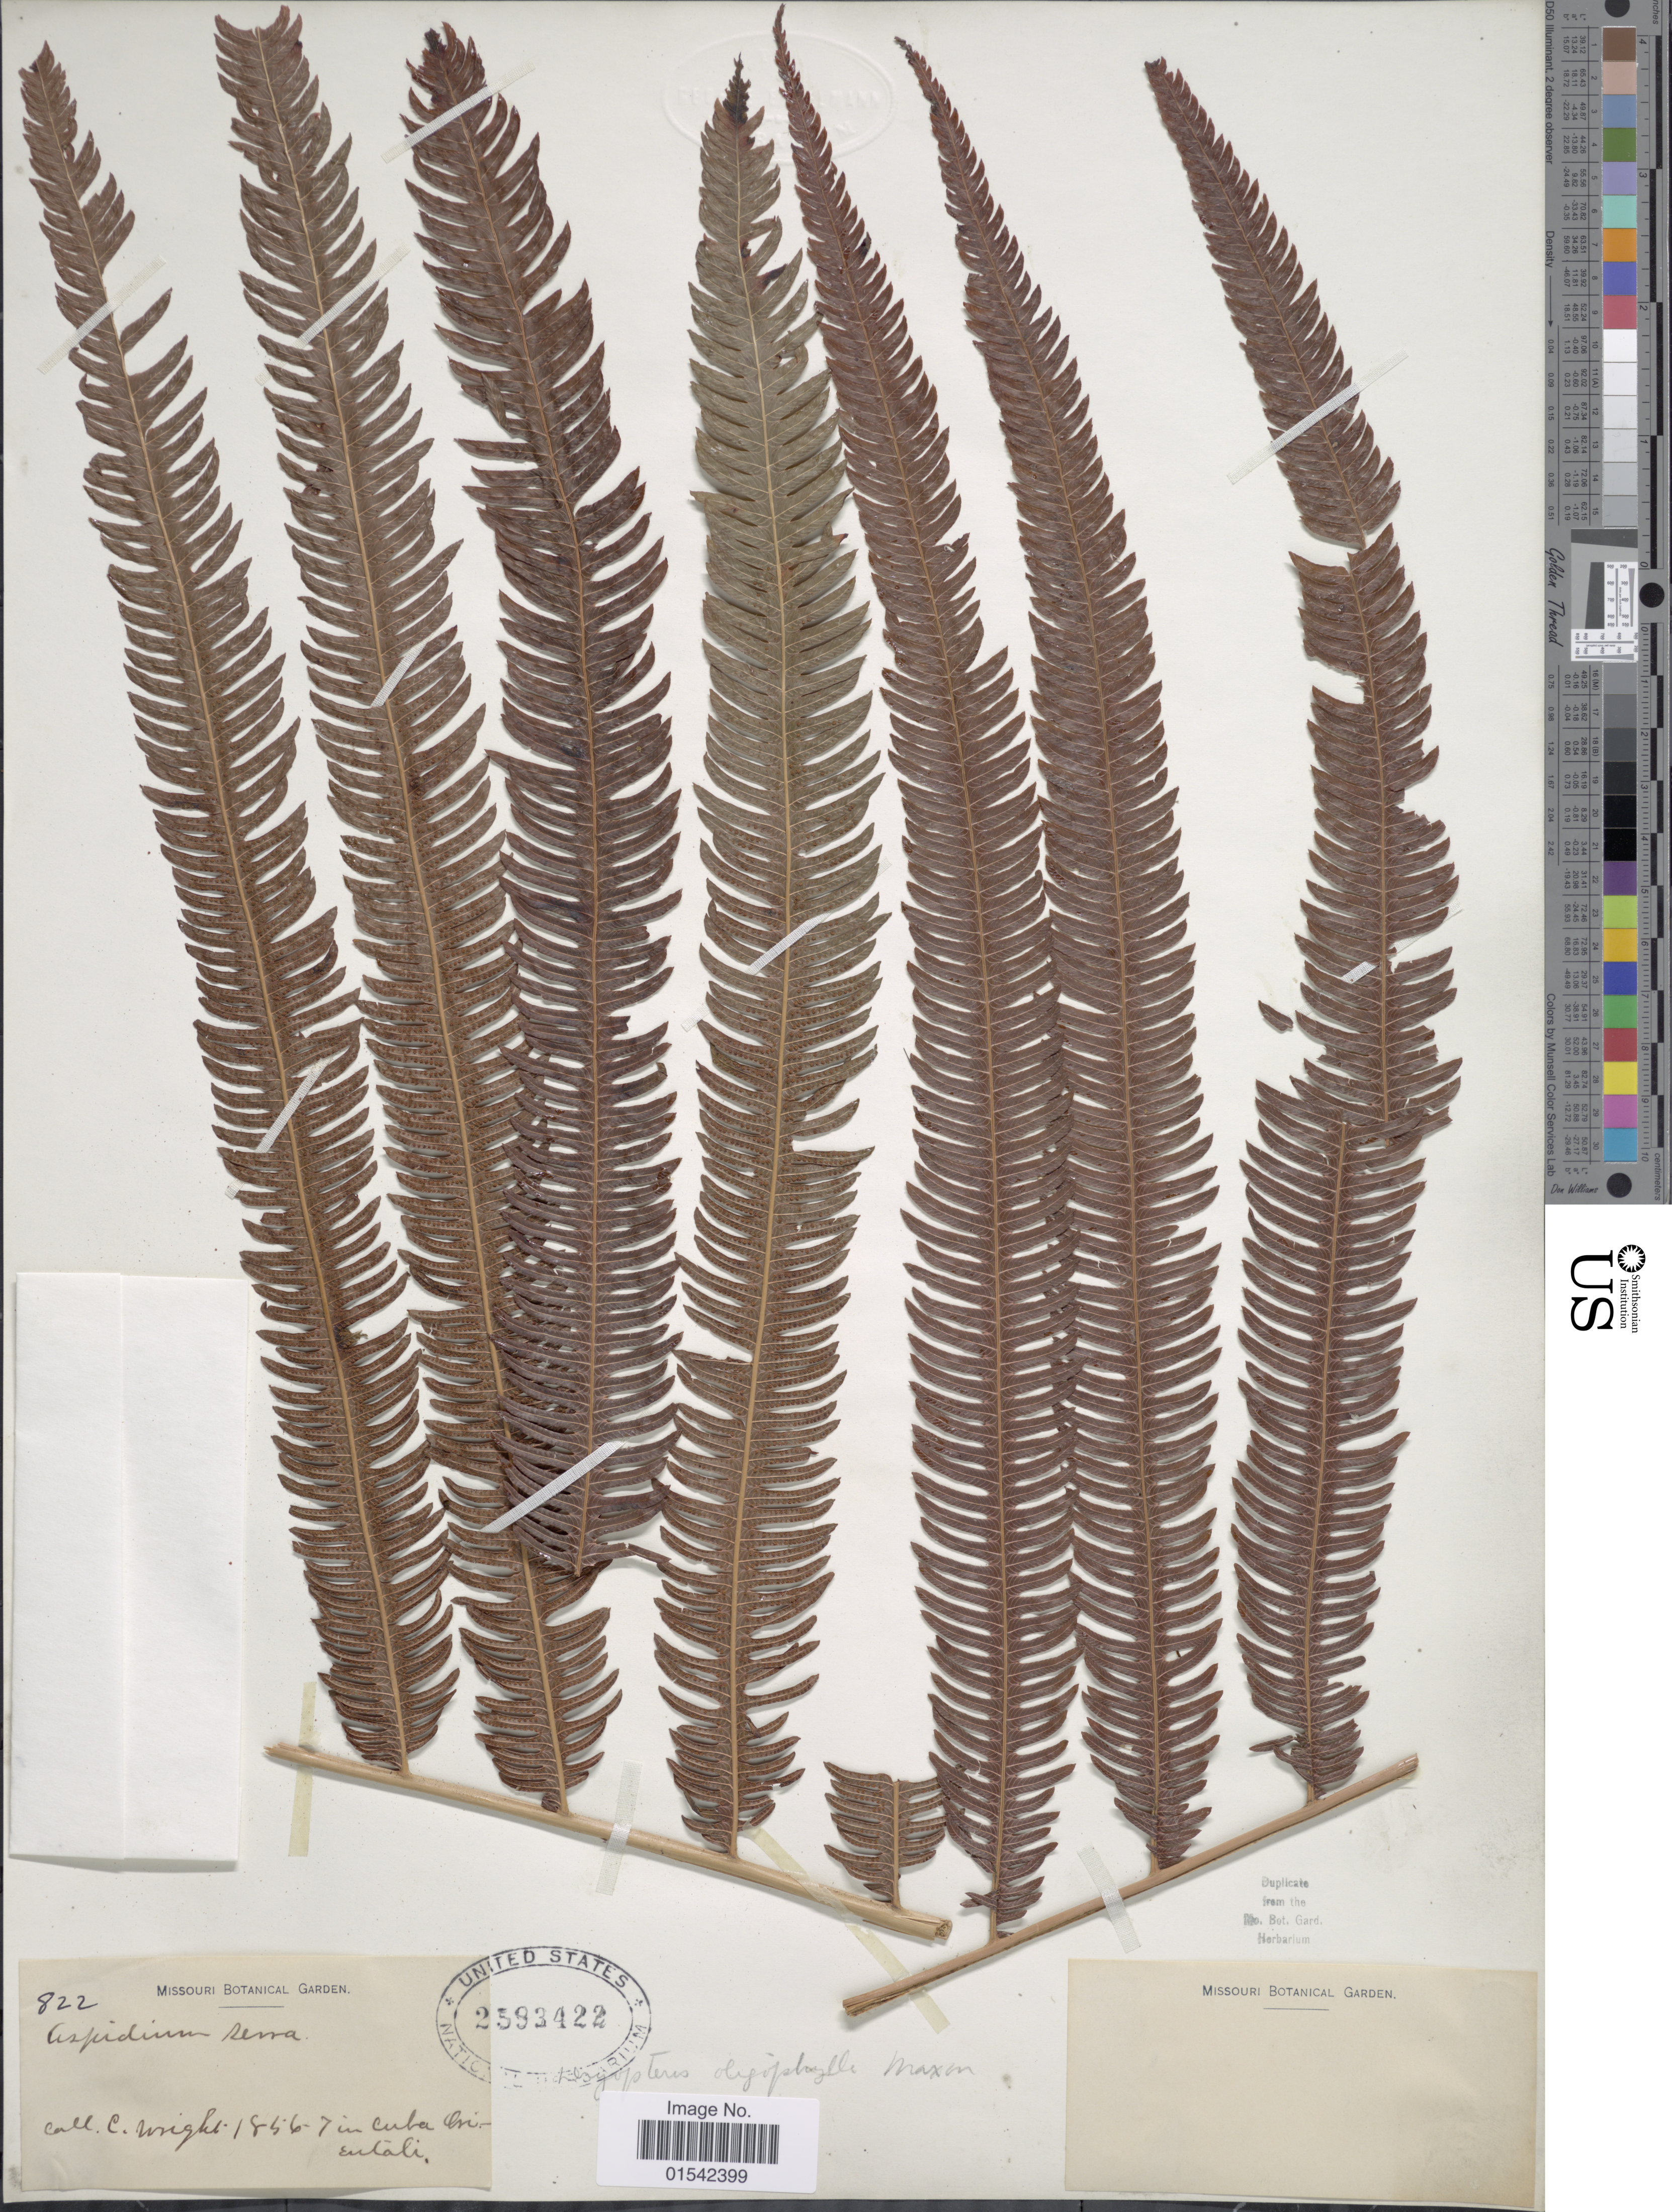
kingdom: Plantae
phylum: Tracheophyta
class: Polypodiopsida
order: Polypodiales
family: Thelypteridaceae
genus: Cyclosorus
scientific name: Cyclosorus grandis (A.R. Sm.) comb. nov., ined 2015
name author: (A.R. Sm.)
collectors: C. Wright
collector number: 822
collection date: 1856/1857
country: Cuba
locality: In Cuba Orientali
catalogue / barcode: US 2583422